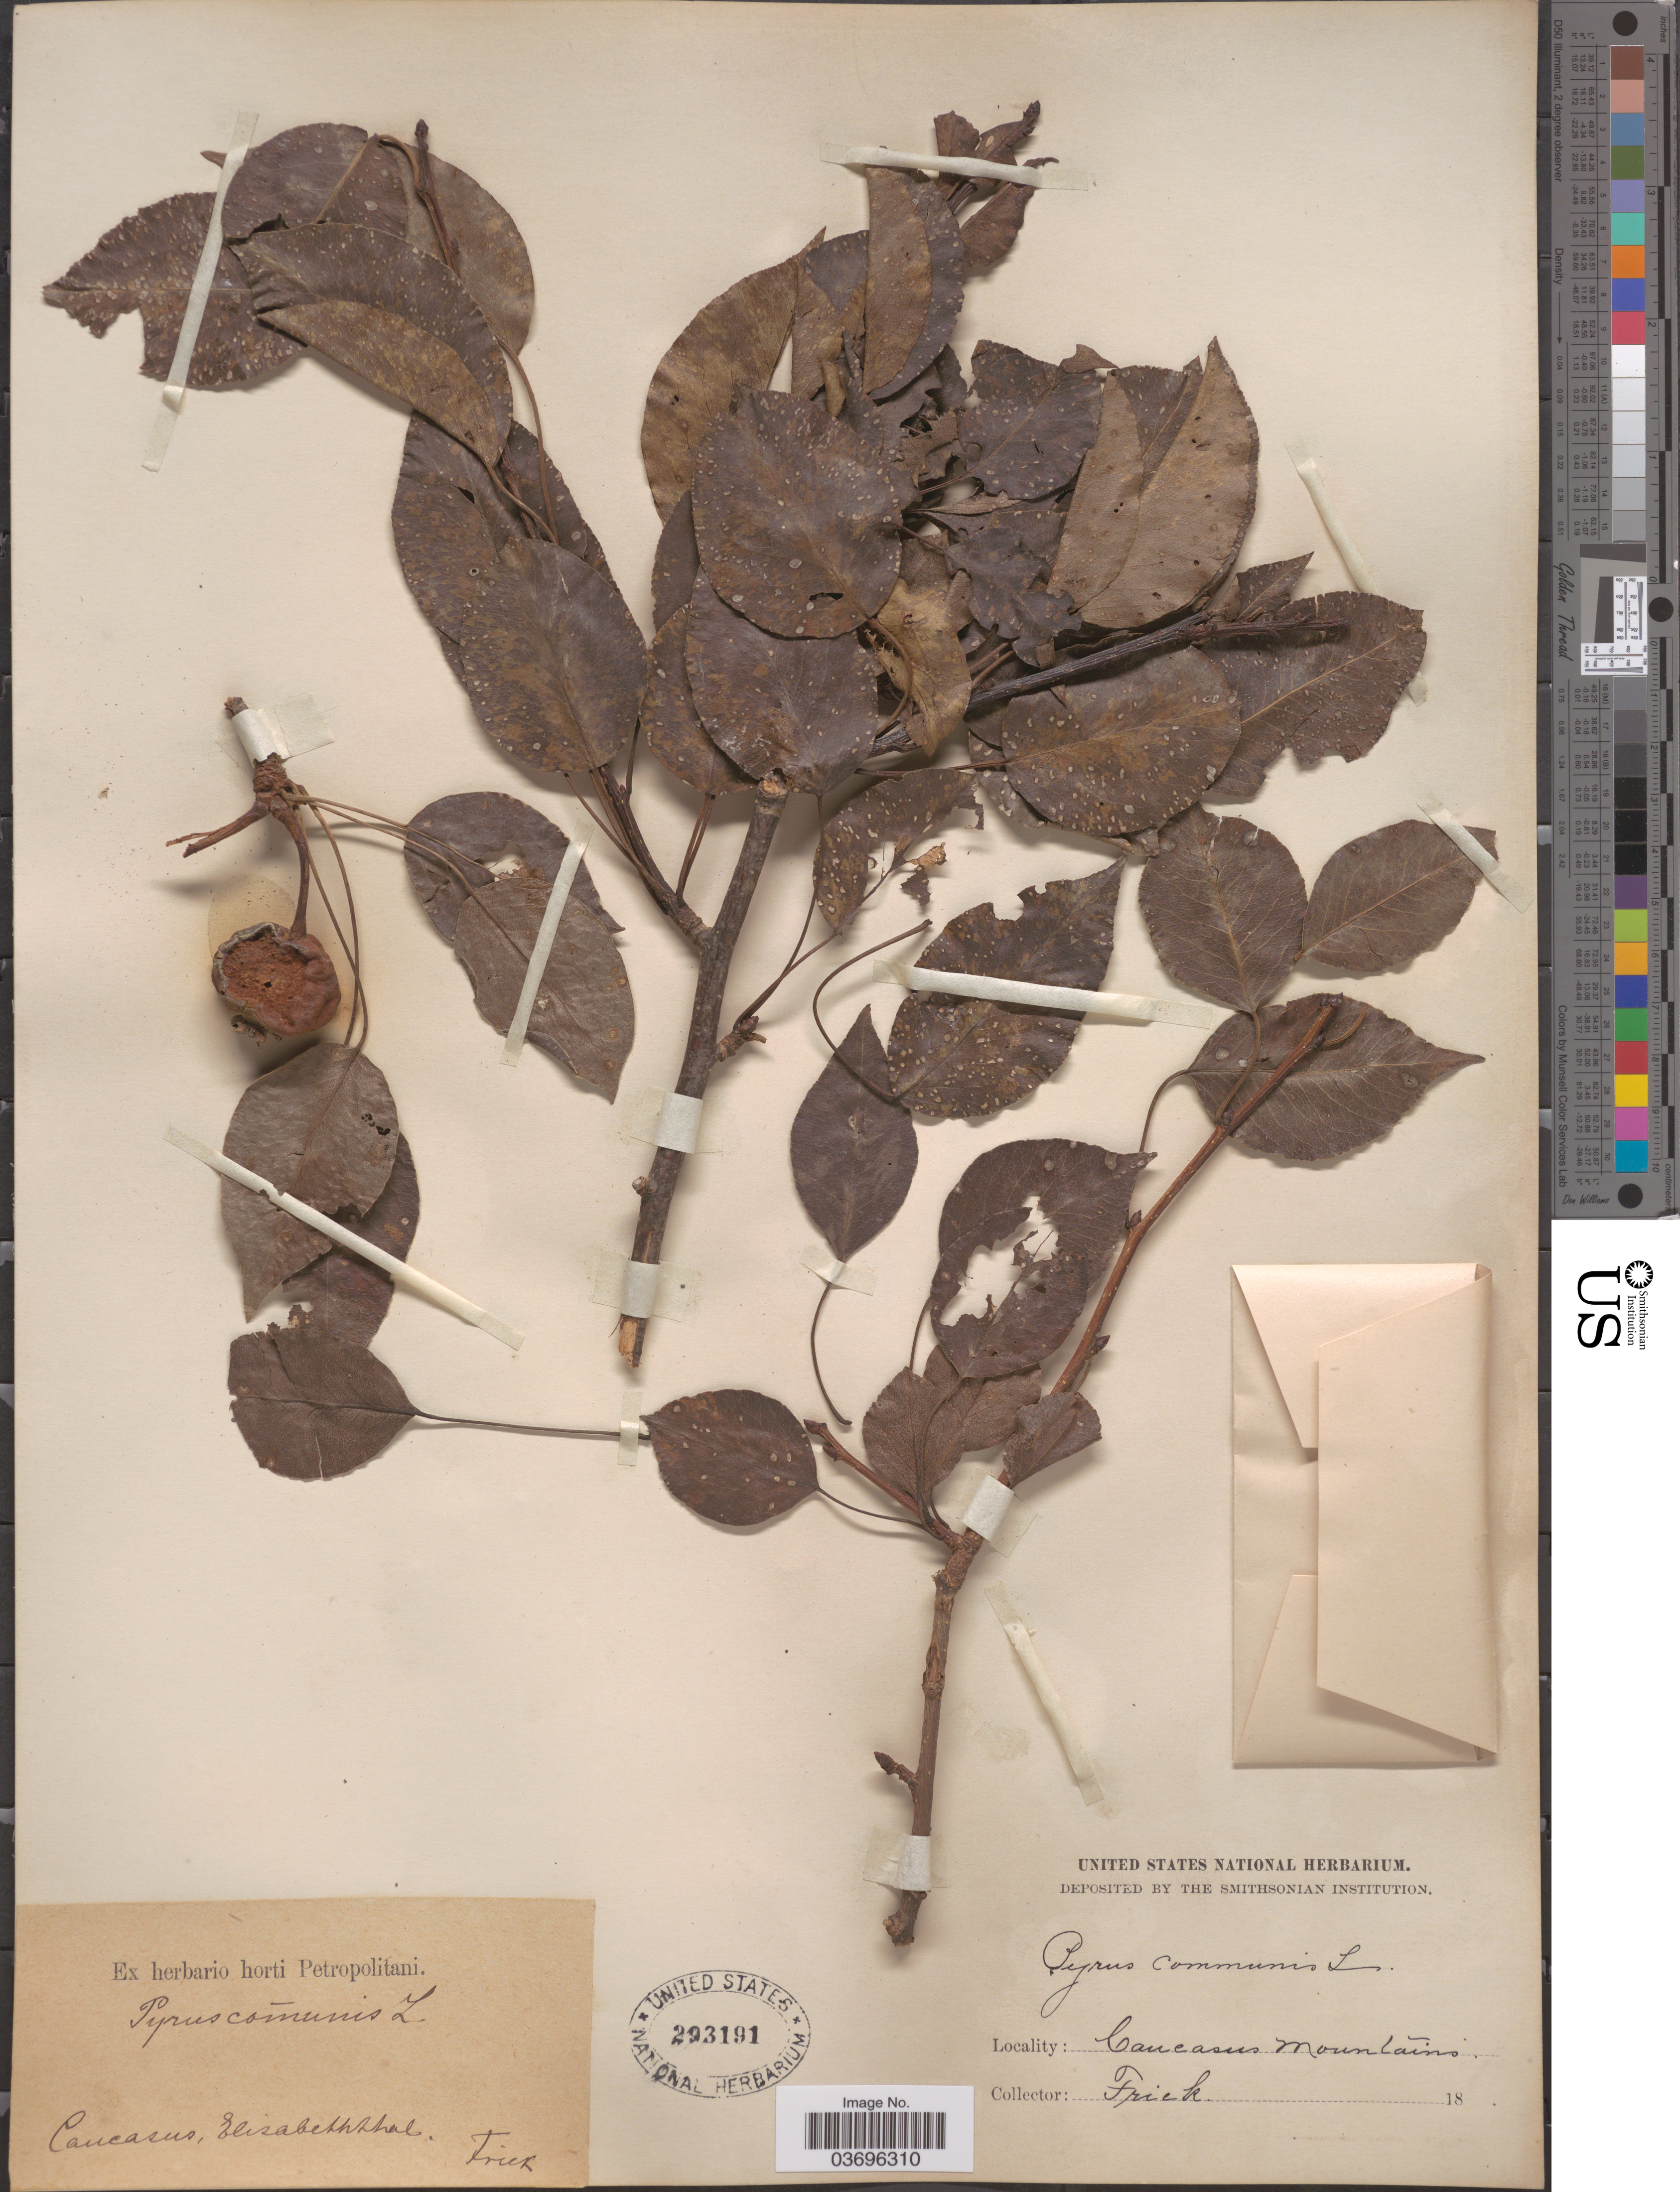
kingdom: Plantae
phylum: Tracheophyta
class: Magnoliopsida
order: Rosales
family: Rosaceae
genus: Pyrus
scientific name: Pyrus communis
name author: L.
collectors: Frick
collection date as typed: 18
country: Georgia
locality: Caucasus Mountains. Caucasus, Elizabeththal.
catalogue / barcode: US 293191